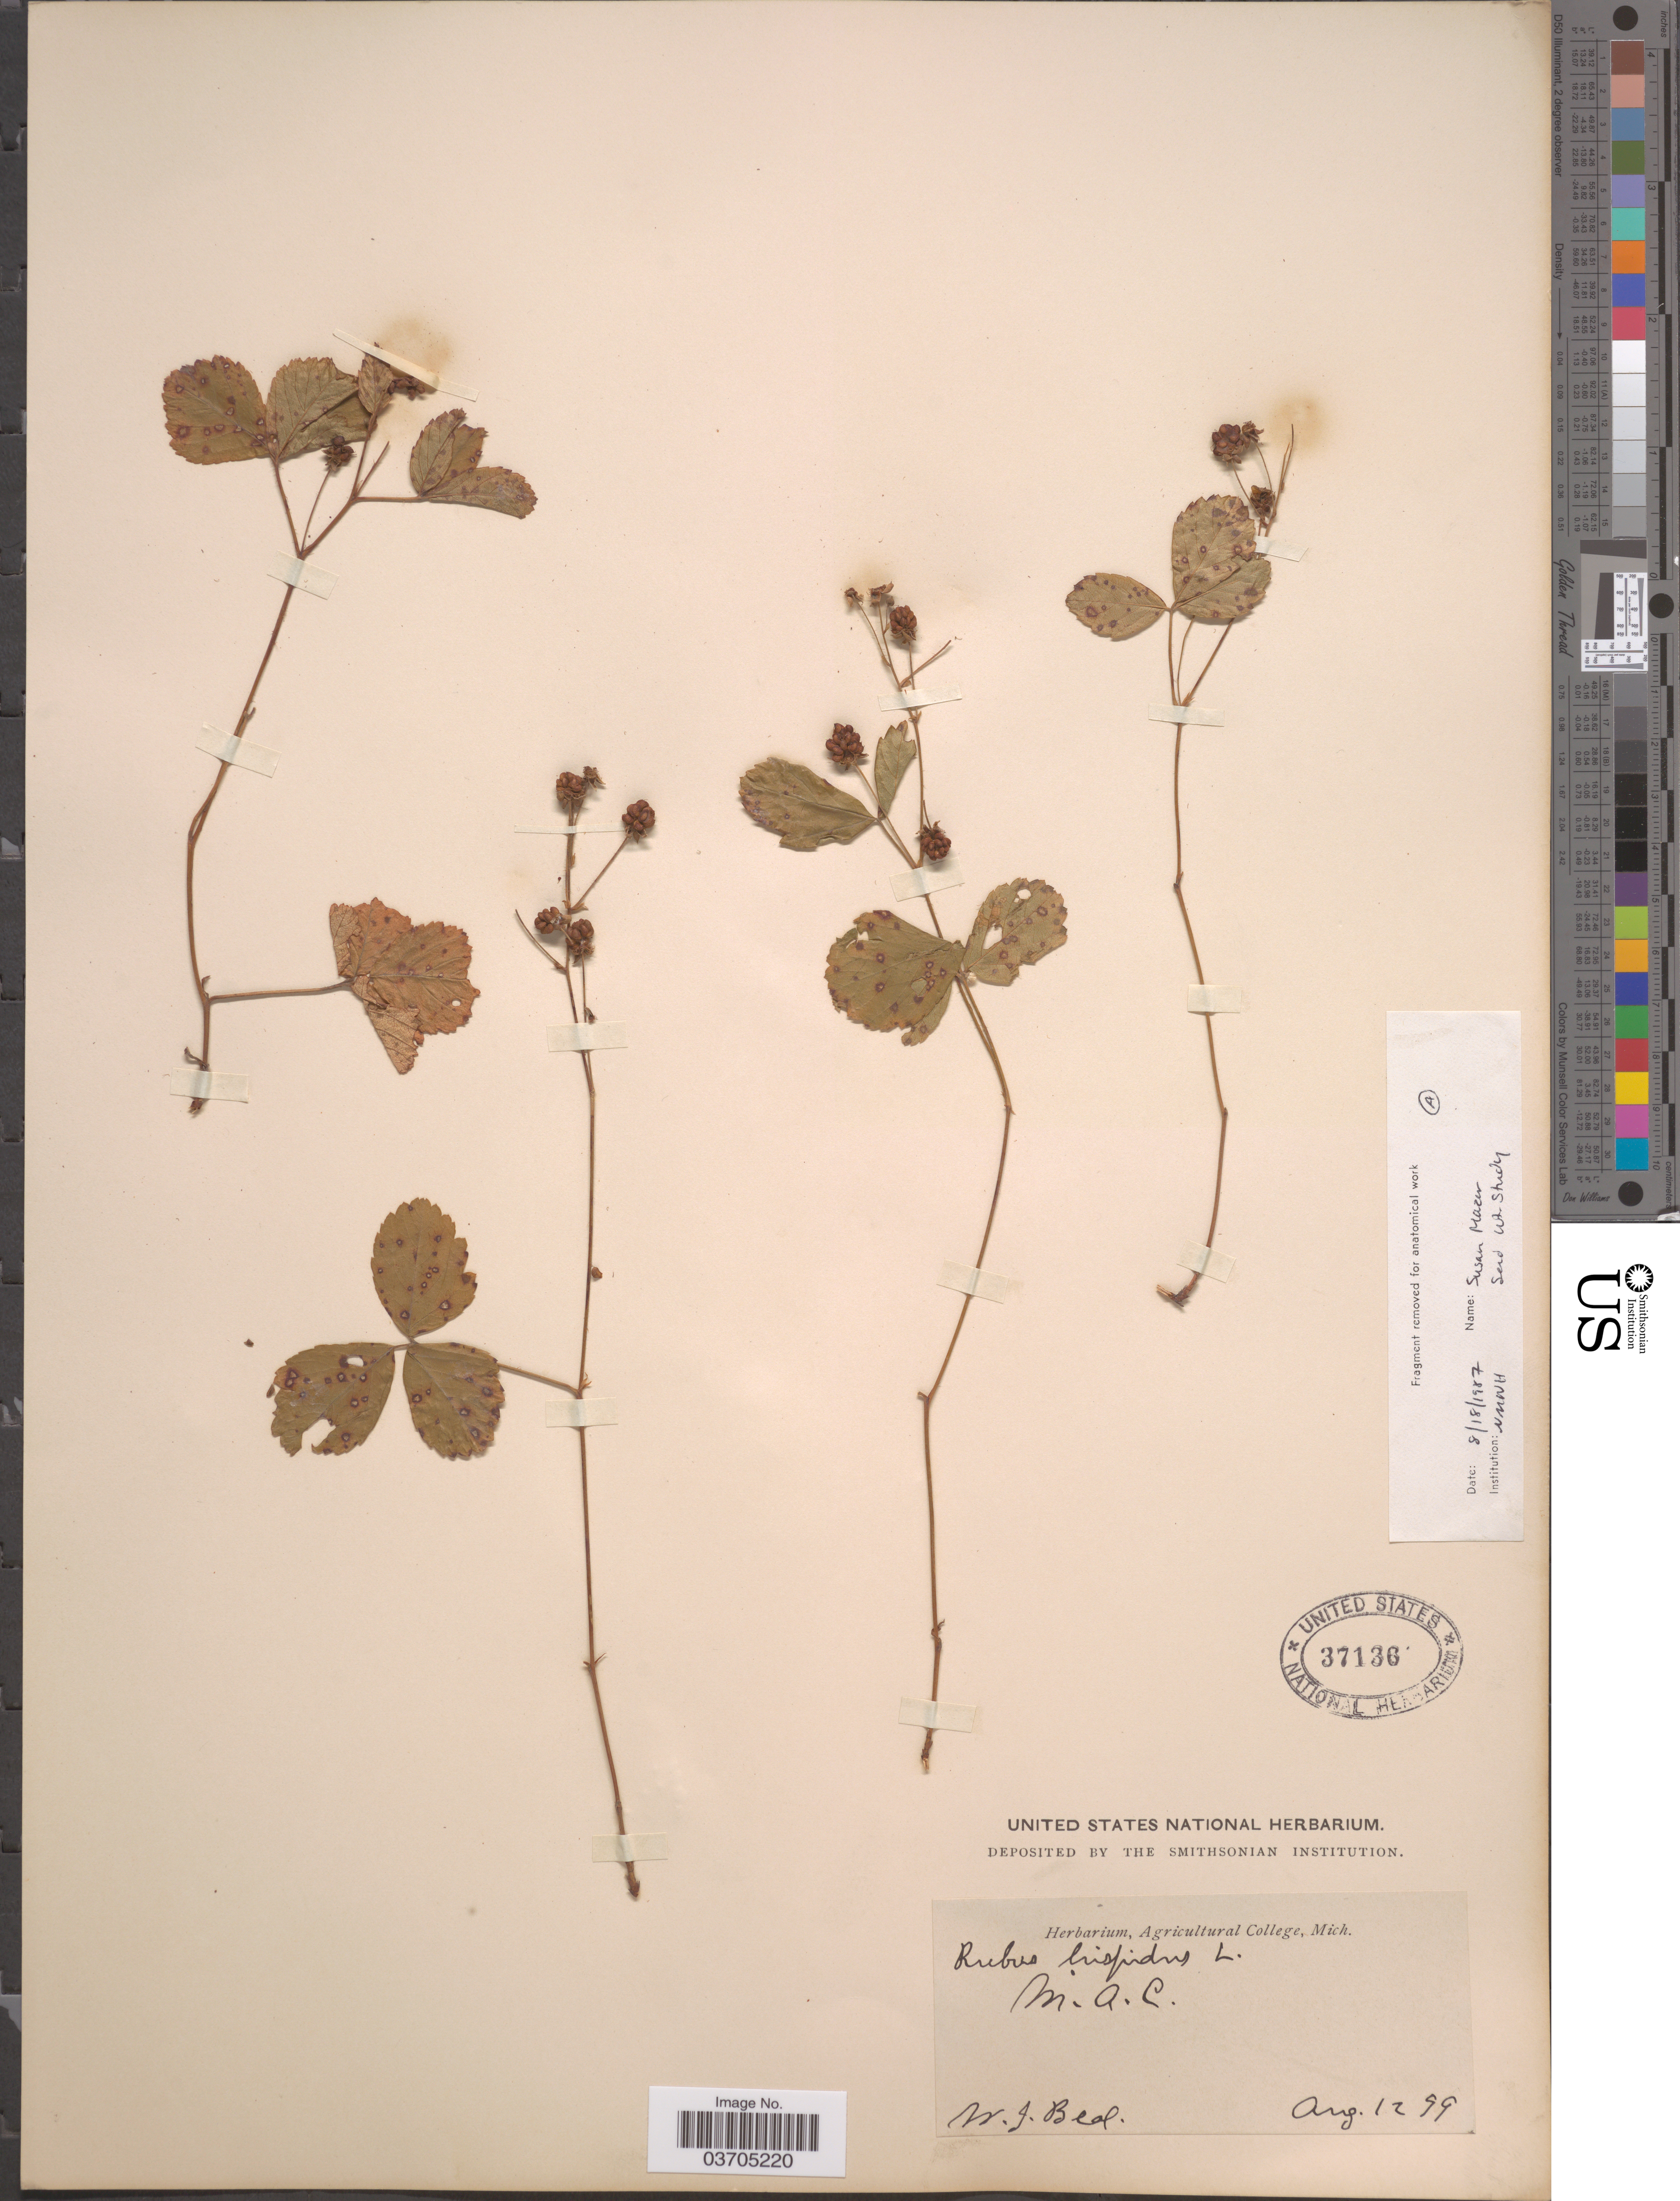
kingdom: Plantae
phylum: Tracheophyta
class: Magnoliopsida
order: Rosales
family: Rosaceae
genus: Rubus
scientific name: Rubus hispidus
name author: L.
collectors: W. J. Beal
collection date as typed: Transcribed d/m/y: 12/8/99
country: United States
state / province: Michigan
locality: M.A.C.